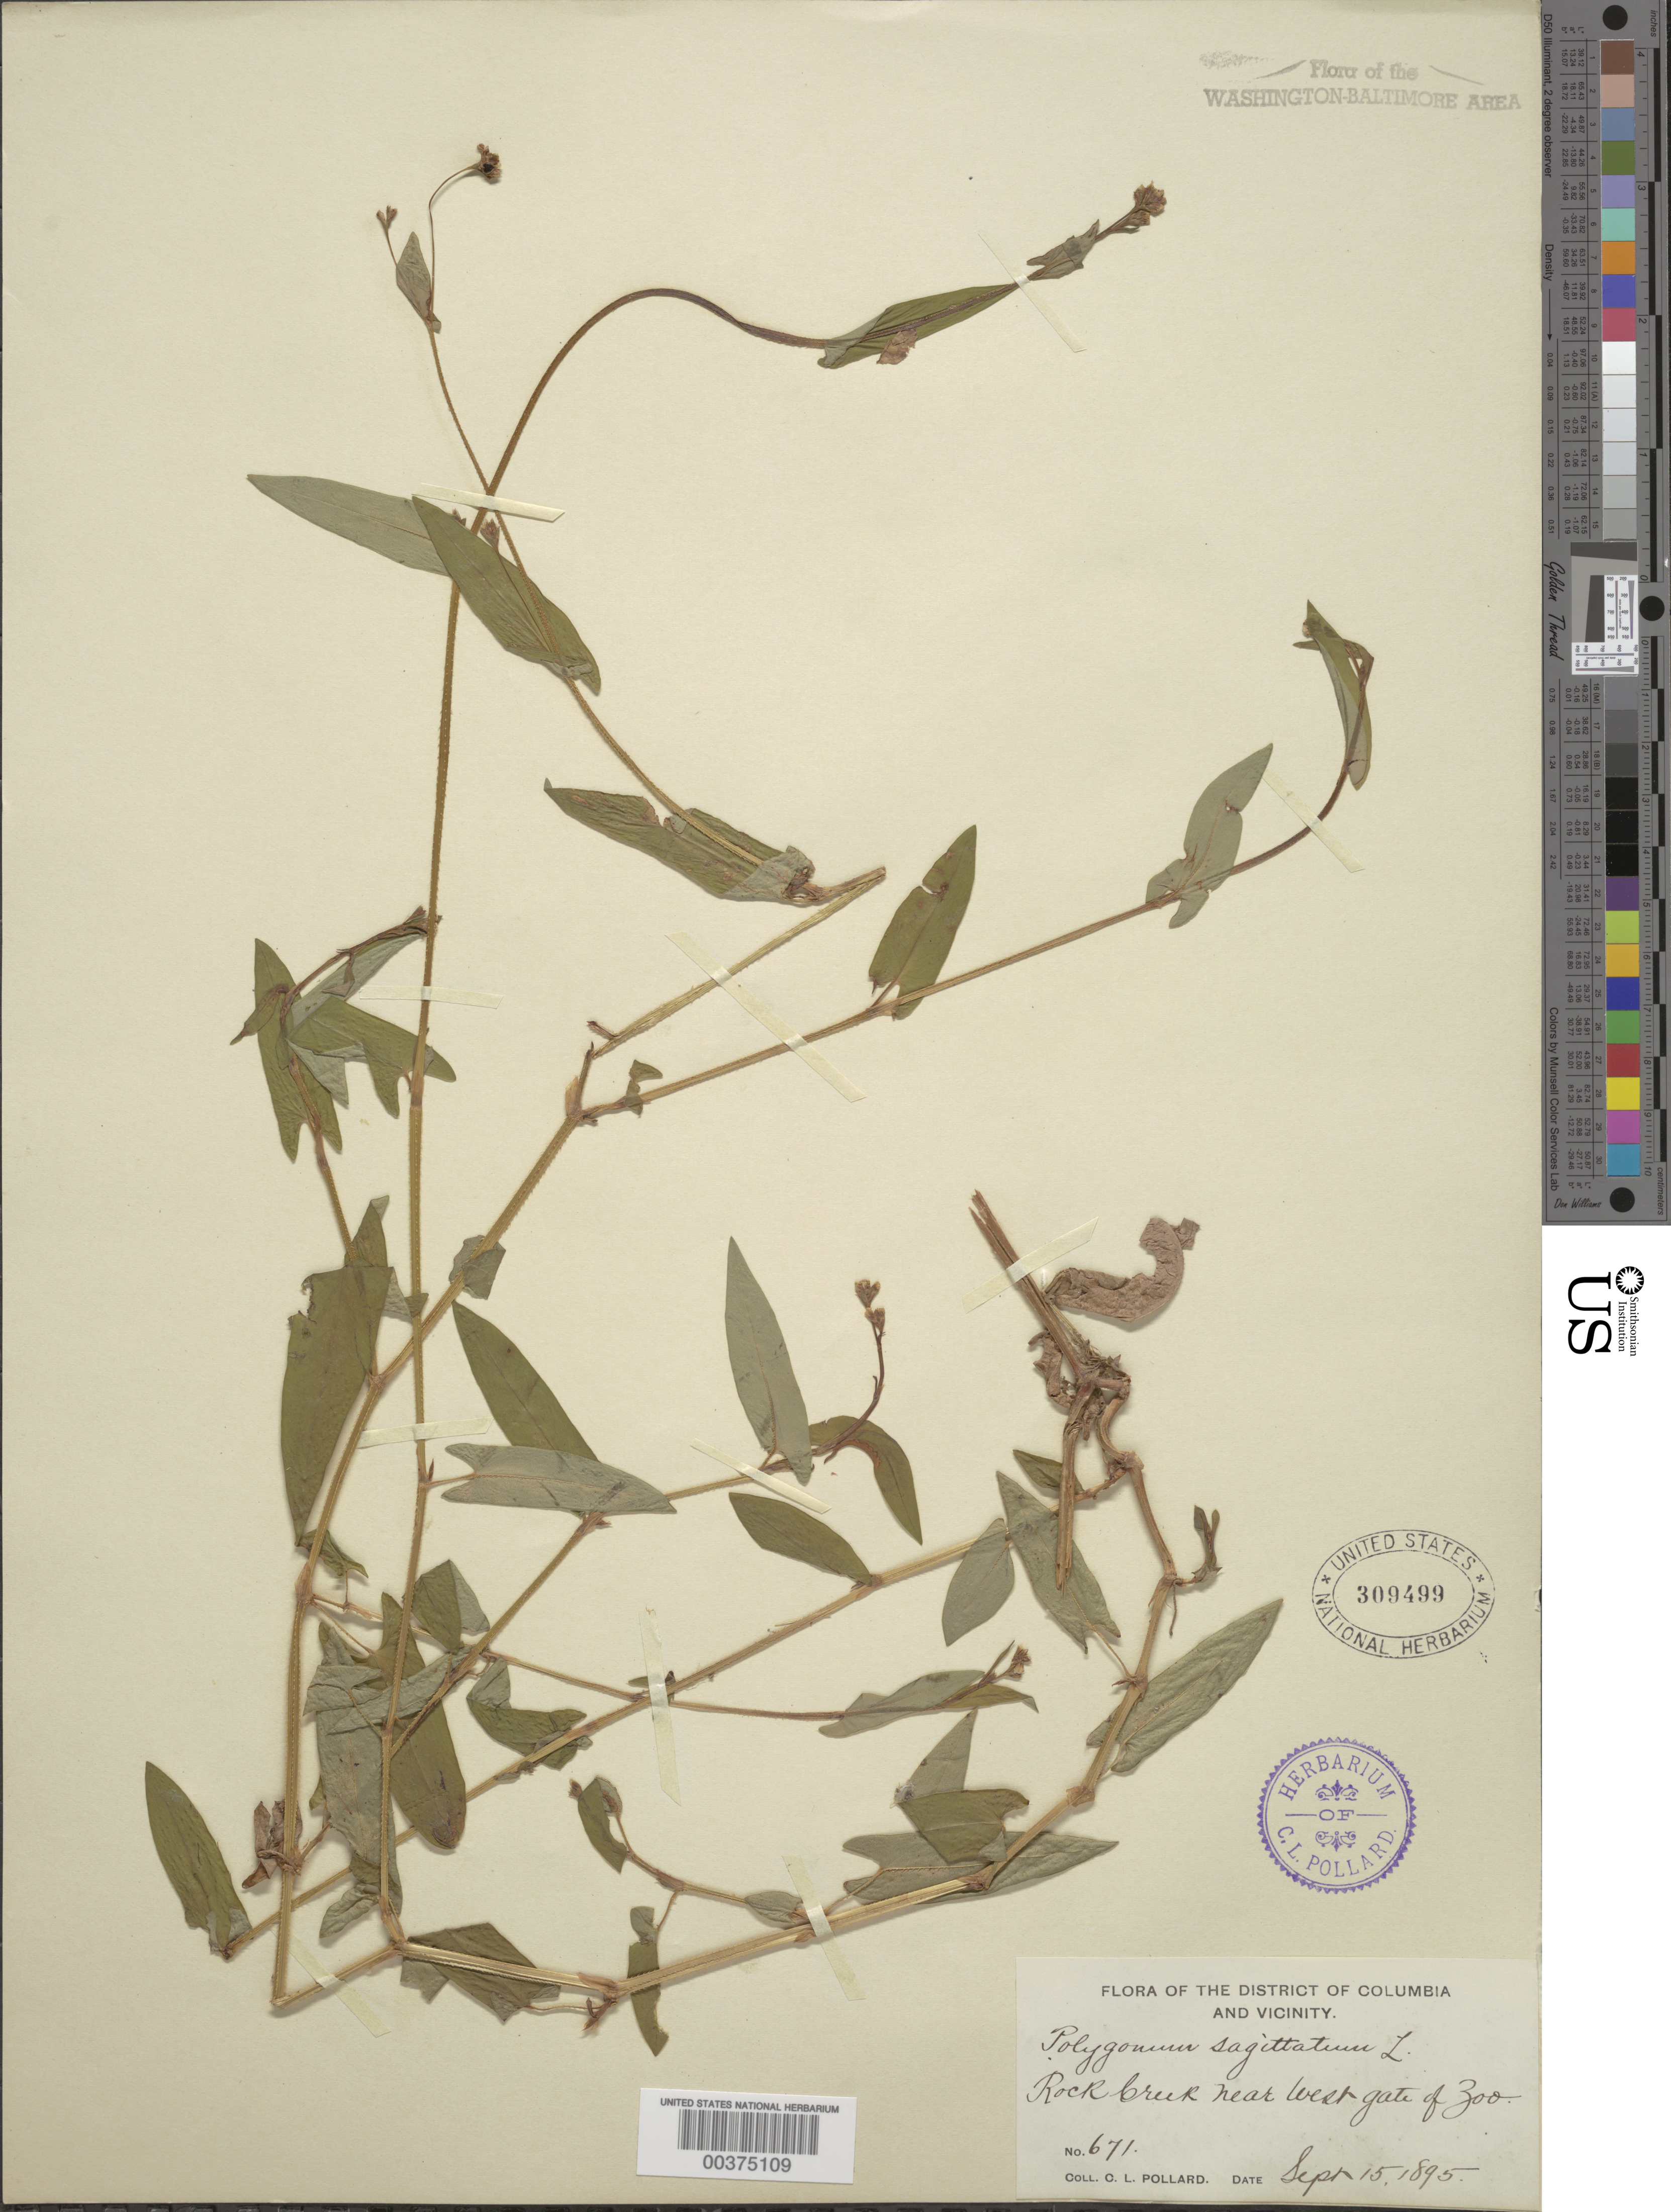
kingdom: Plantae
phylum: Tracheophyta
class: Magnoliopsida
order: Caryophyllales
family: Polygonaceae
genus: Persicaria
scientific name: Persicaria sagittata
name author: (L.) H. Gross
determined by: Atha, D. E.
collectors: C. L. Pollard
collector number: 671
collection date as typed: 15 Sep 1895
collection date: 1895-09-15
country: United States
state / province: District of Columbia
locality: Rock Creek near west gate of Zoo Rock Creek Park and Vicinity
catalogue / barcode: US 309499